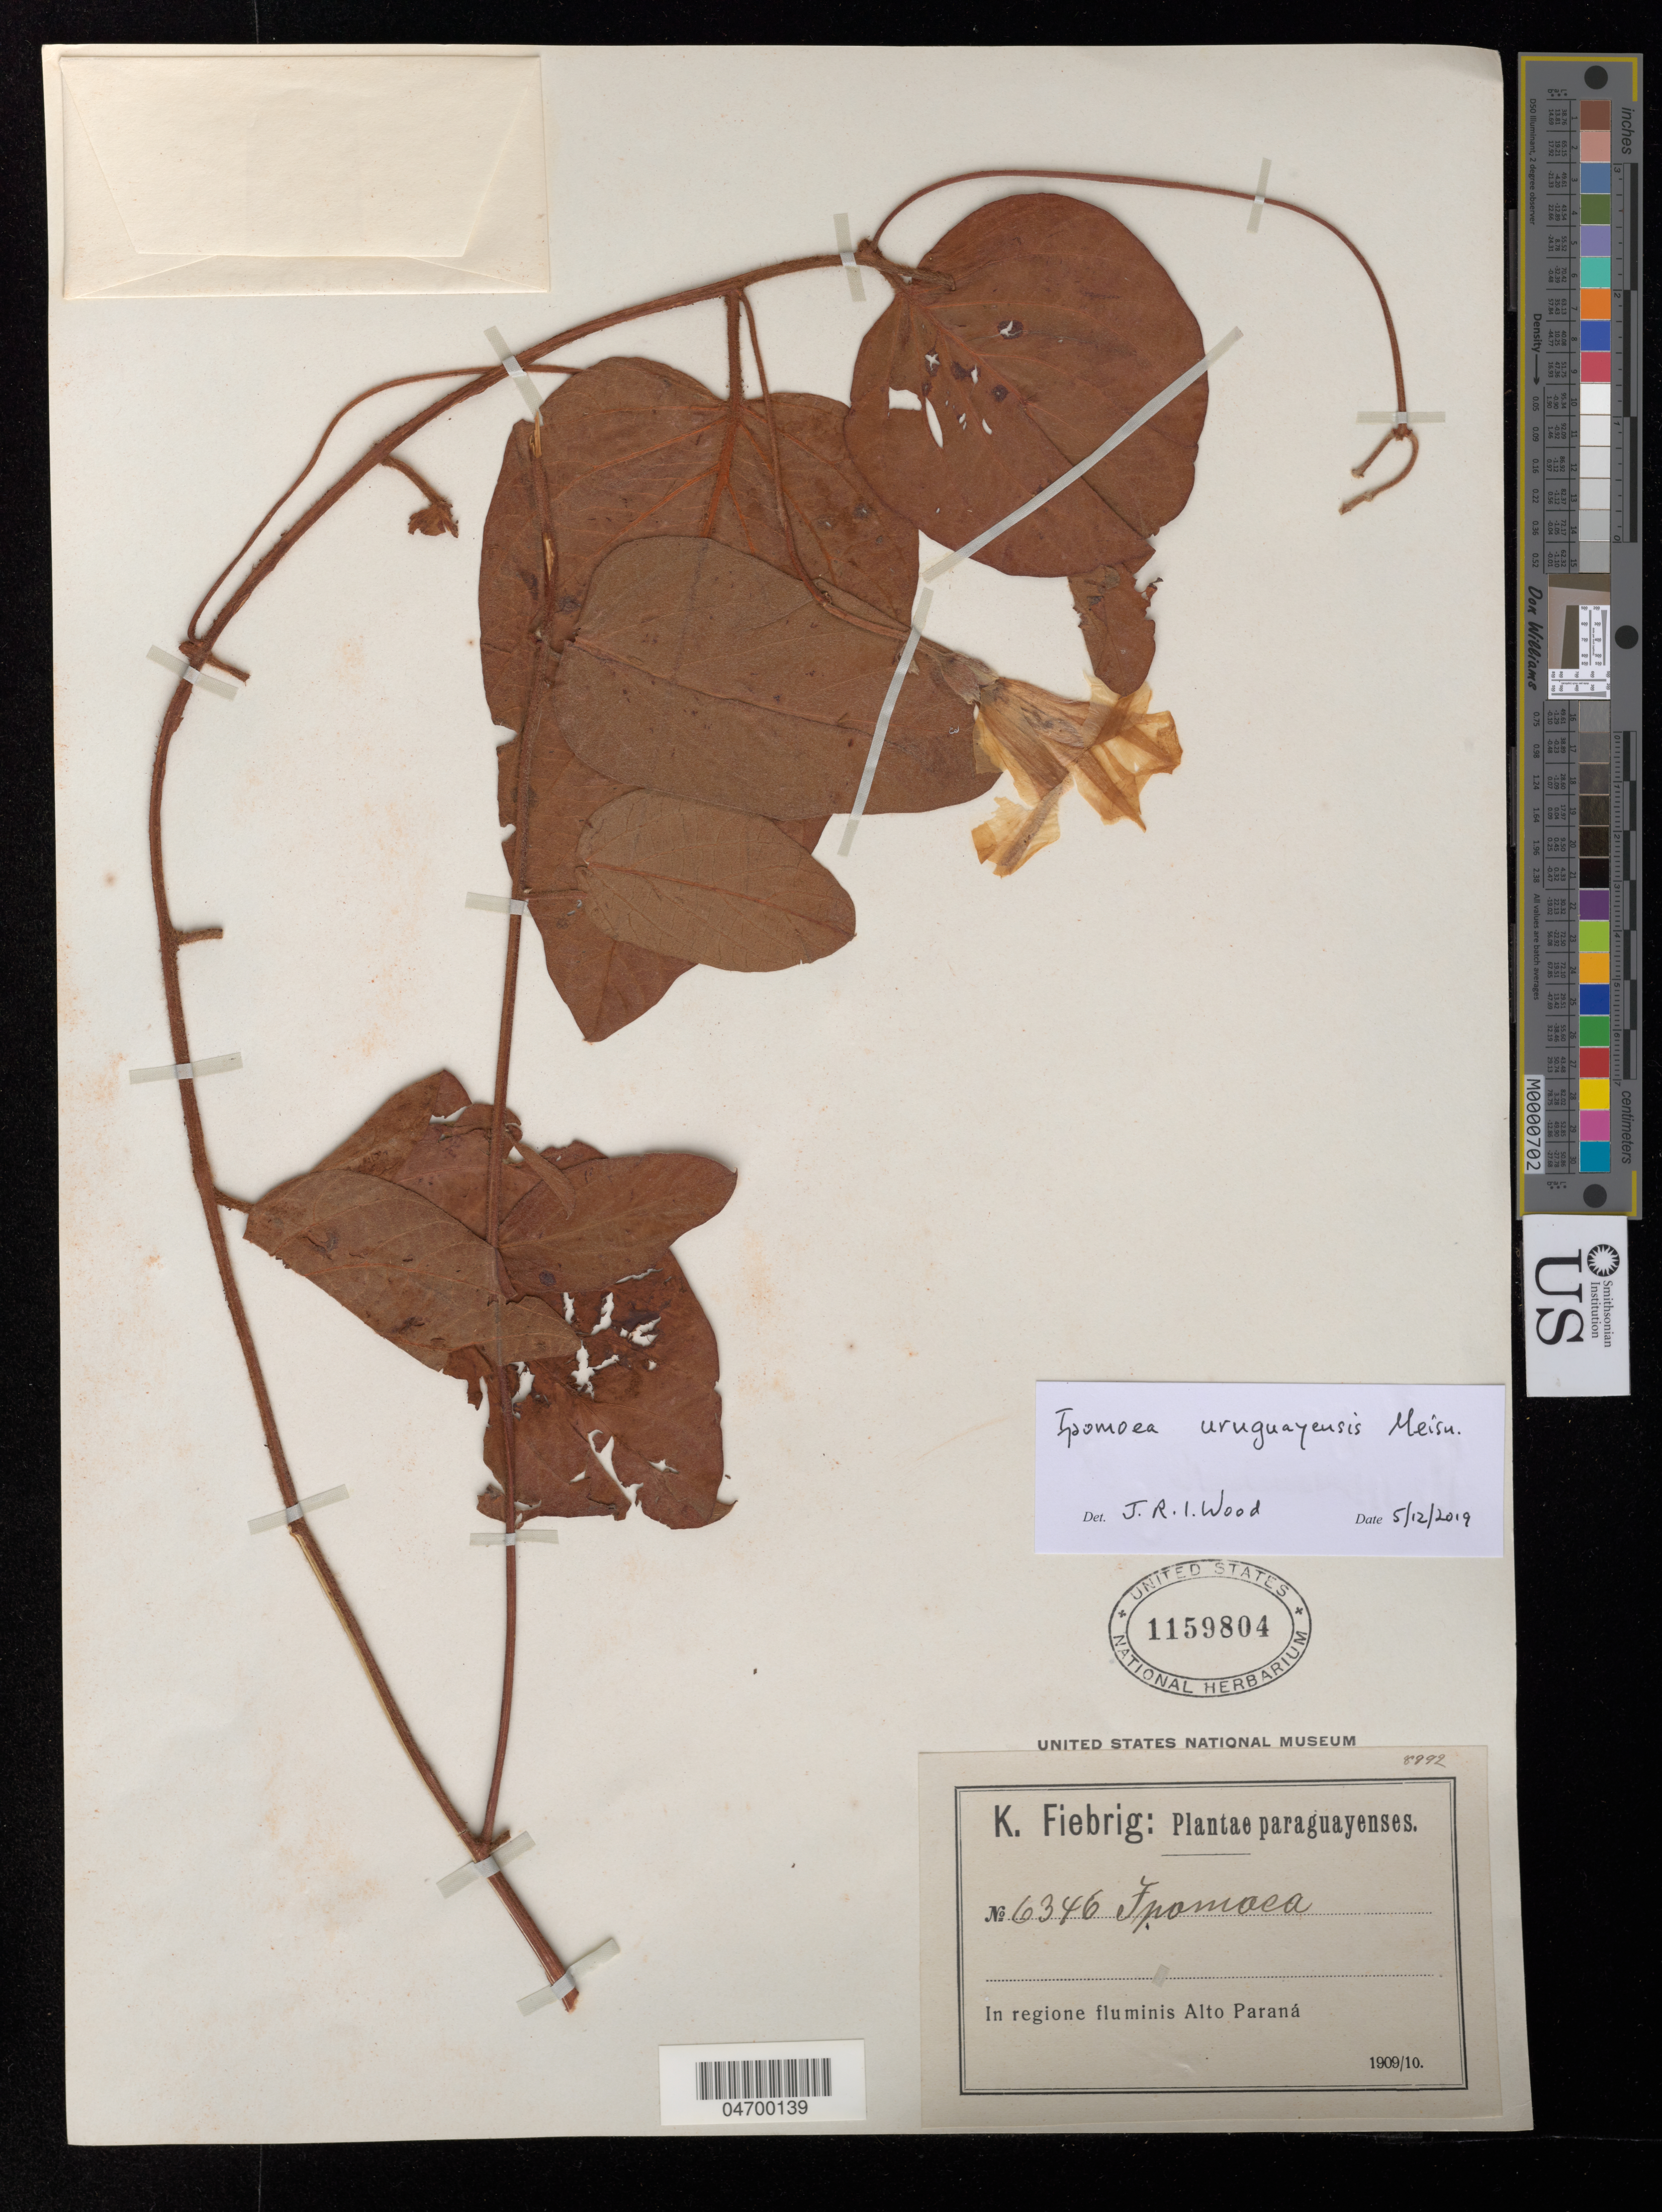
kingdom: Plantae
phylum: Tracheophyta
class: Magnoliopsida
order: Solanales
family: Convolvulaceae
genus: Ipomoea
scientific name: Ipomoea uruguayensis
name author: Meisn.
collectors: K. Fiebrig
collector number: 6346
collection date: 1909/1910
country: Paraguay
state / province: Alto Parana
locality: In regione fluminis Alto Paraná.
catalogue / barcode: US 1159804